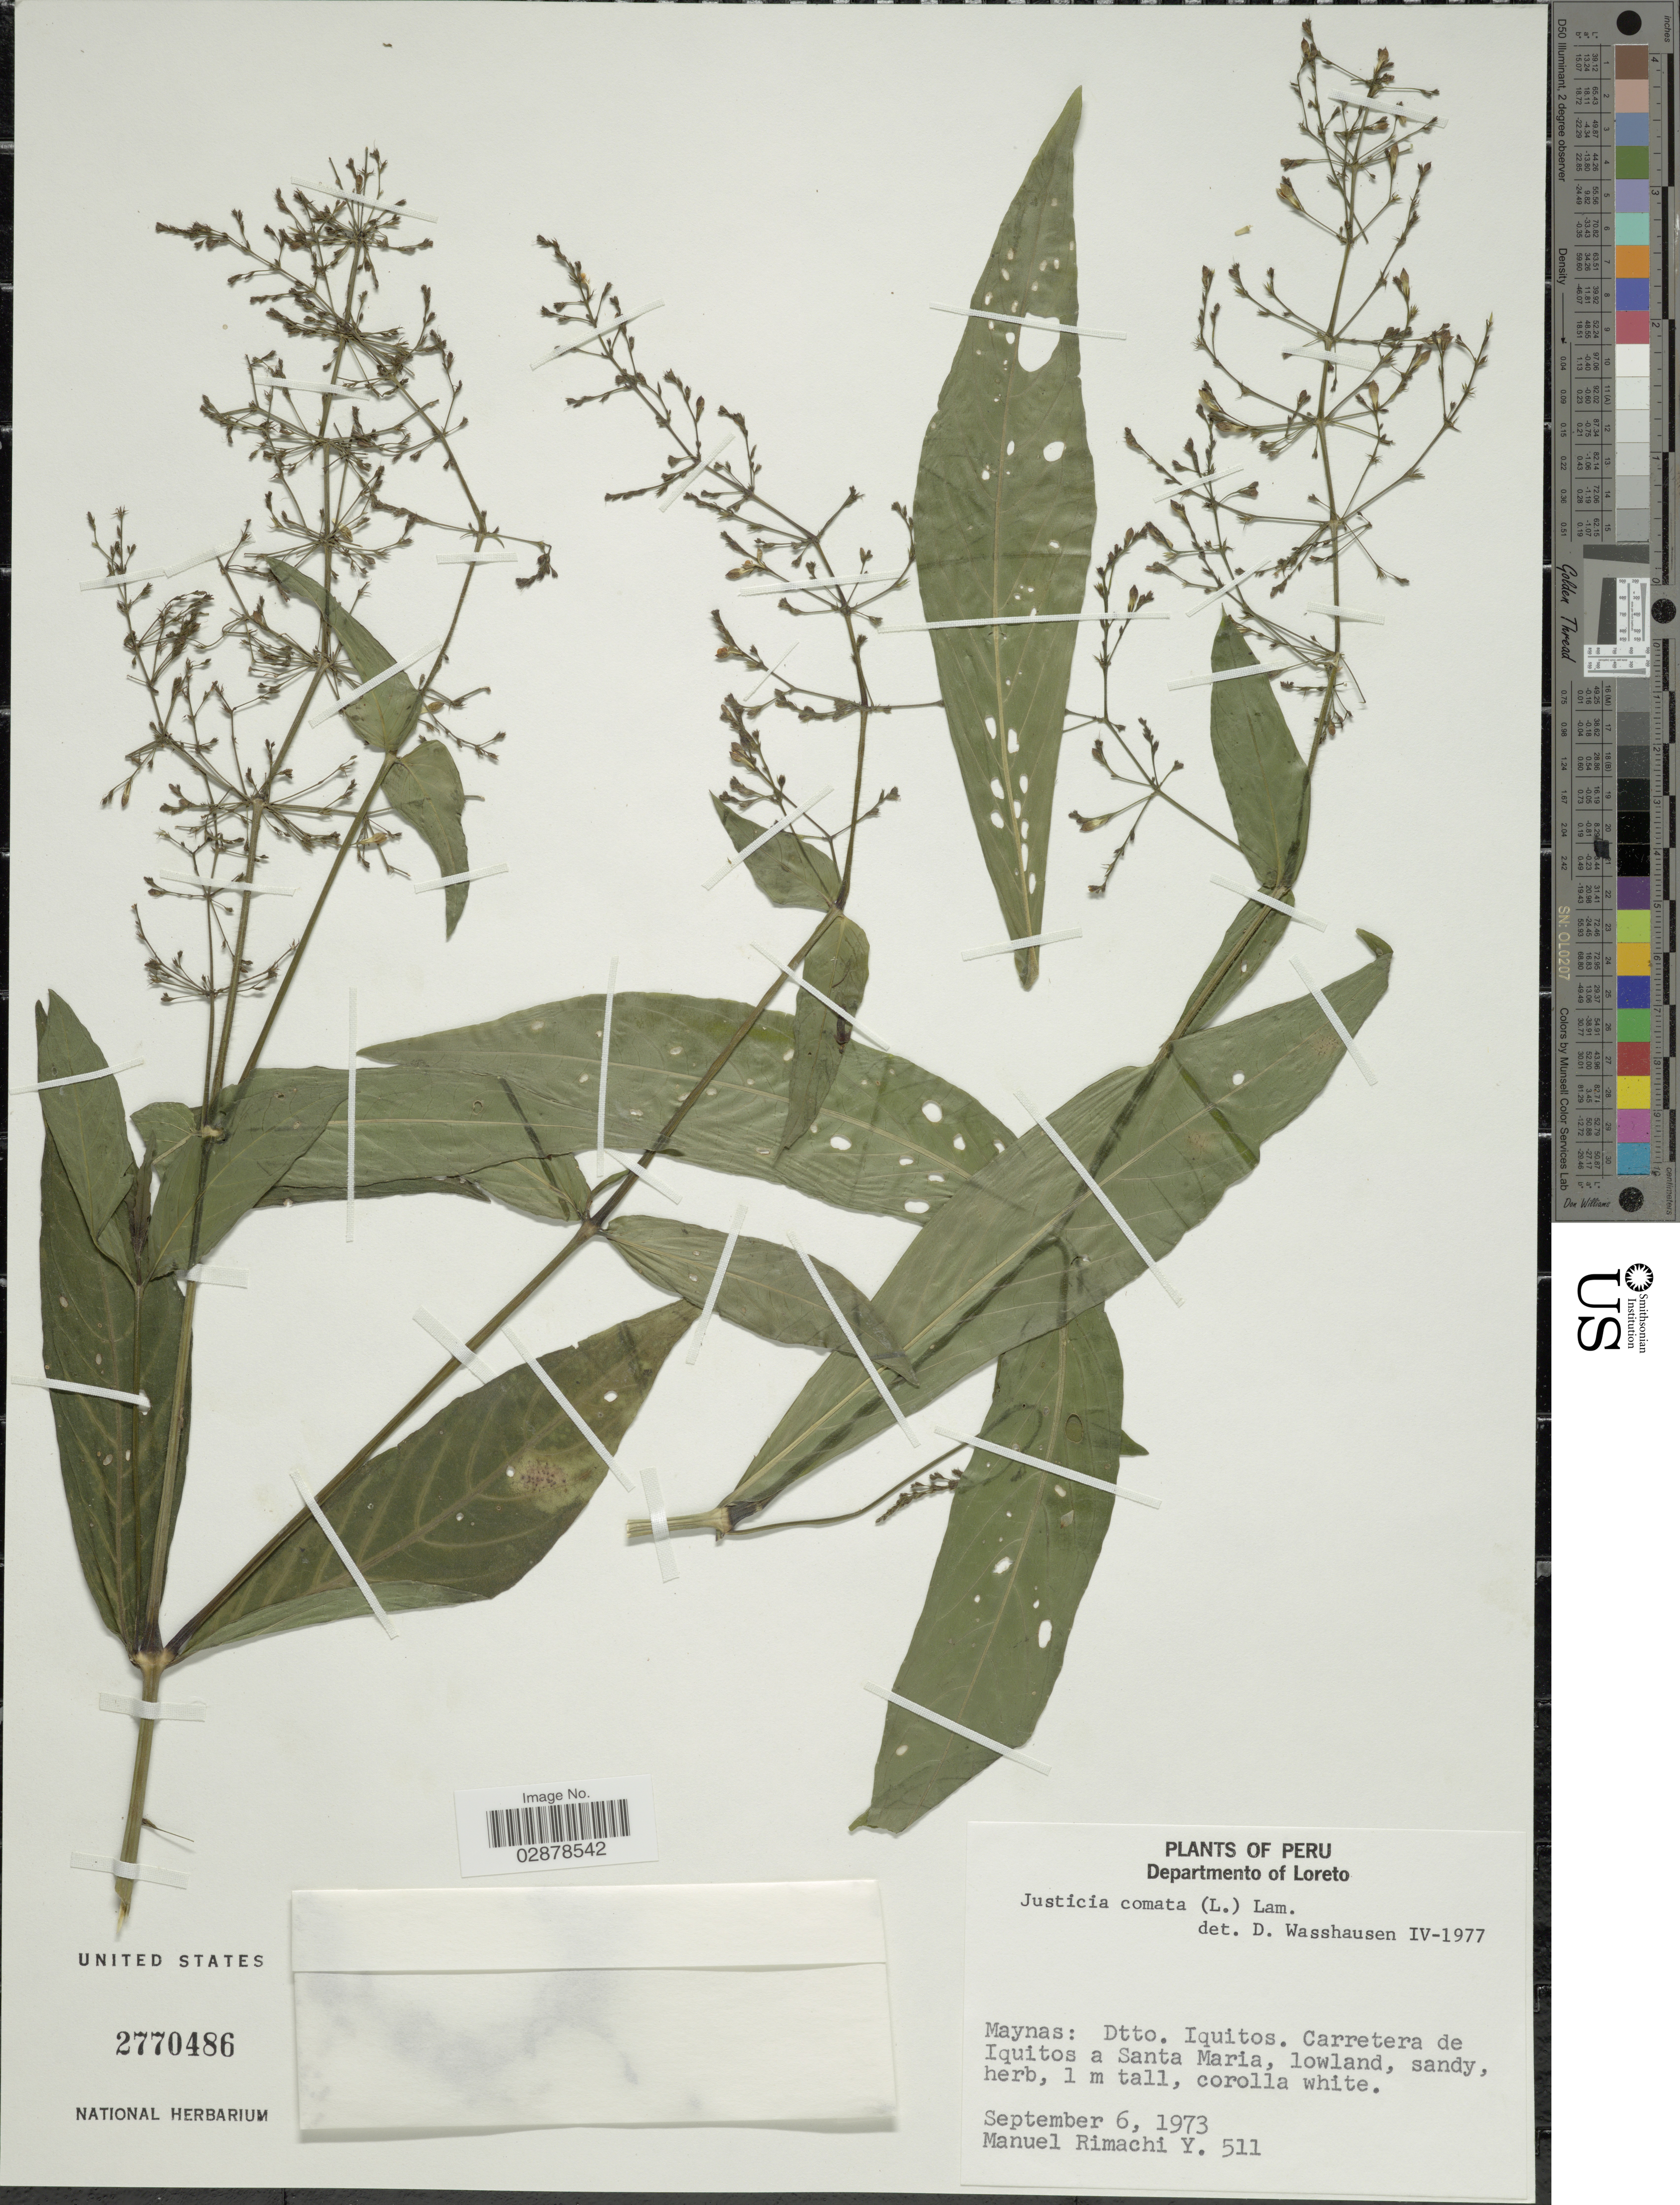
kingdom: Plantae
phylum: Tracheophyta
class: Magnoliopsida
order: Lamiales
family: Acanthaceae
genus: Justicia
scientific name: Justicia comata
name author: (L.) Lam.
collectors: M. Rimachi Y.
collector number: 511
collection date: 1973-09-06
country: Peru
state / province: Loreto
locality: Departmento of Loreto. Maynas: Dtto. Iquitos. Carretera de Iquitos a Santa Maria.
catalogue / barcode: US 2770486